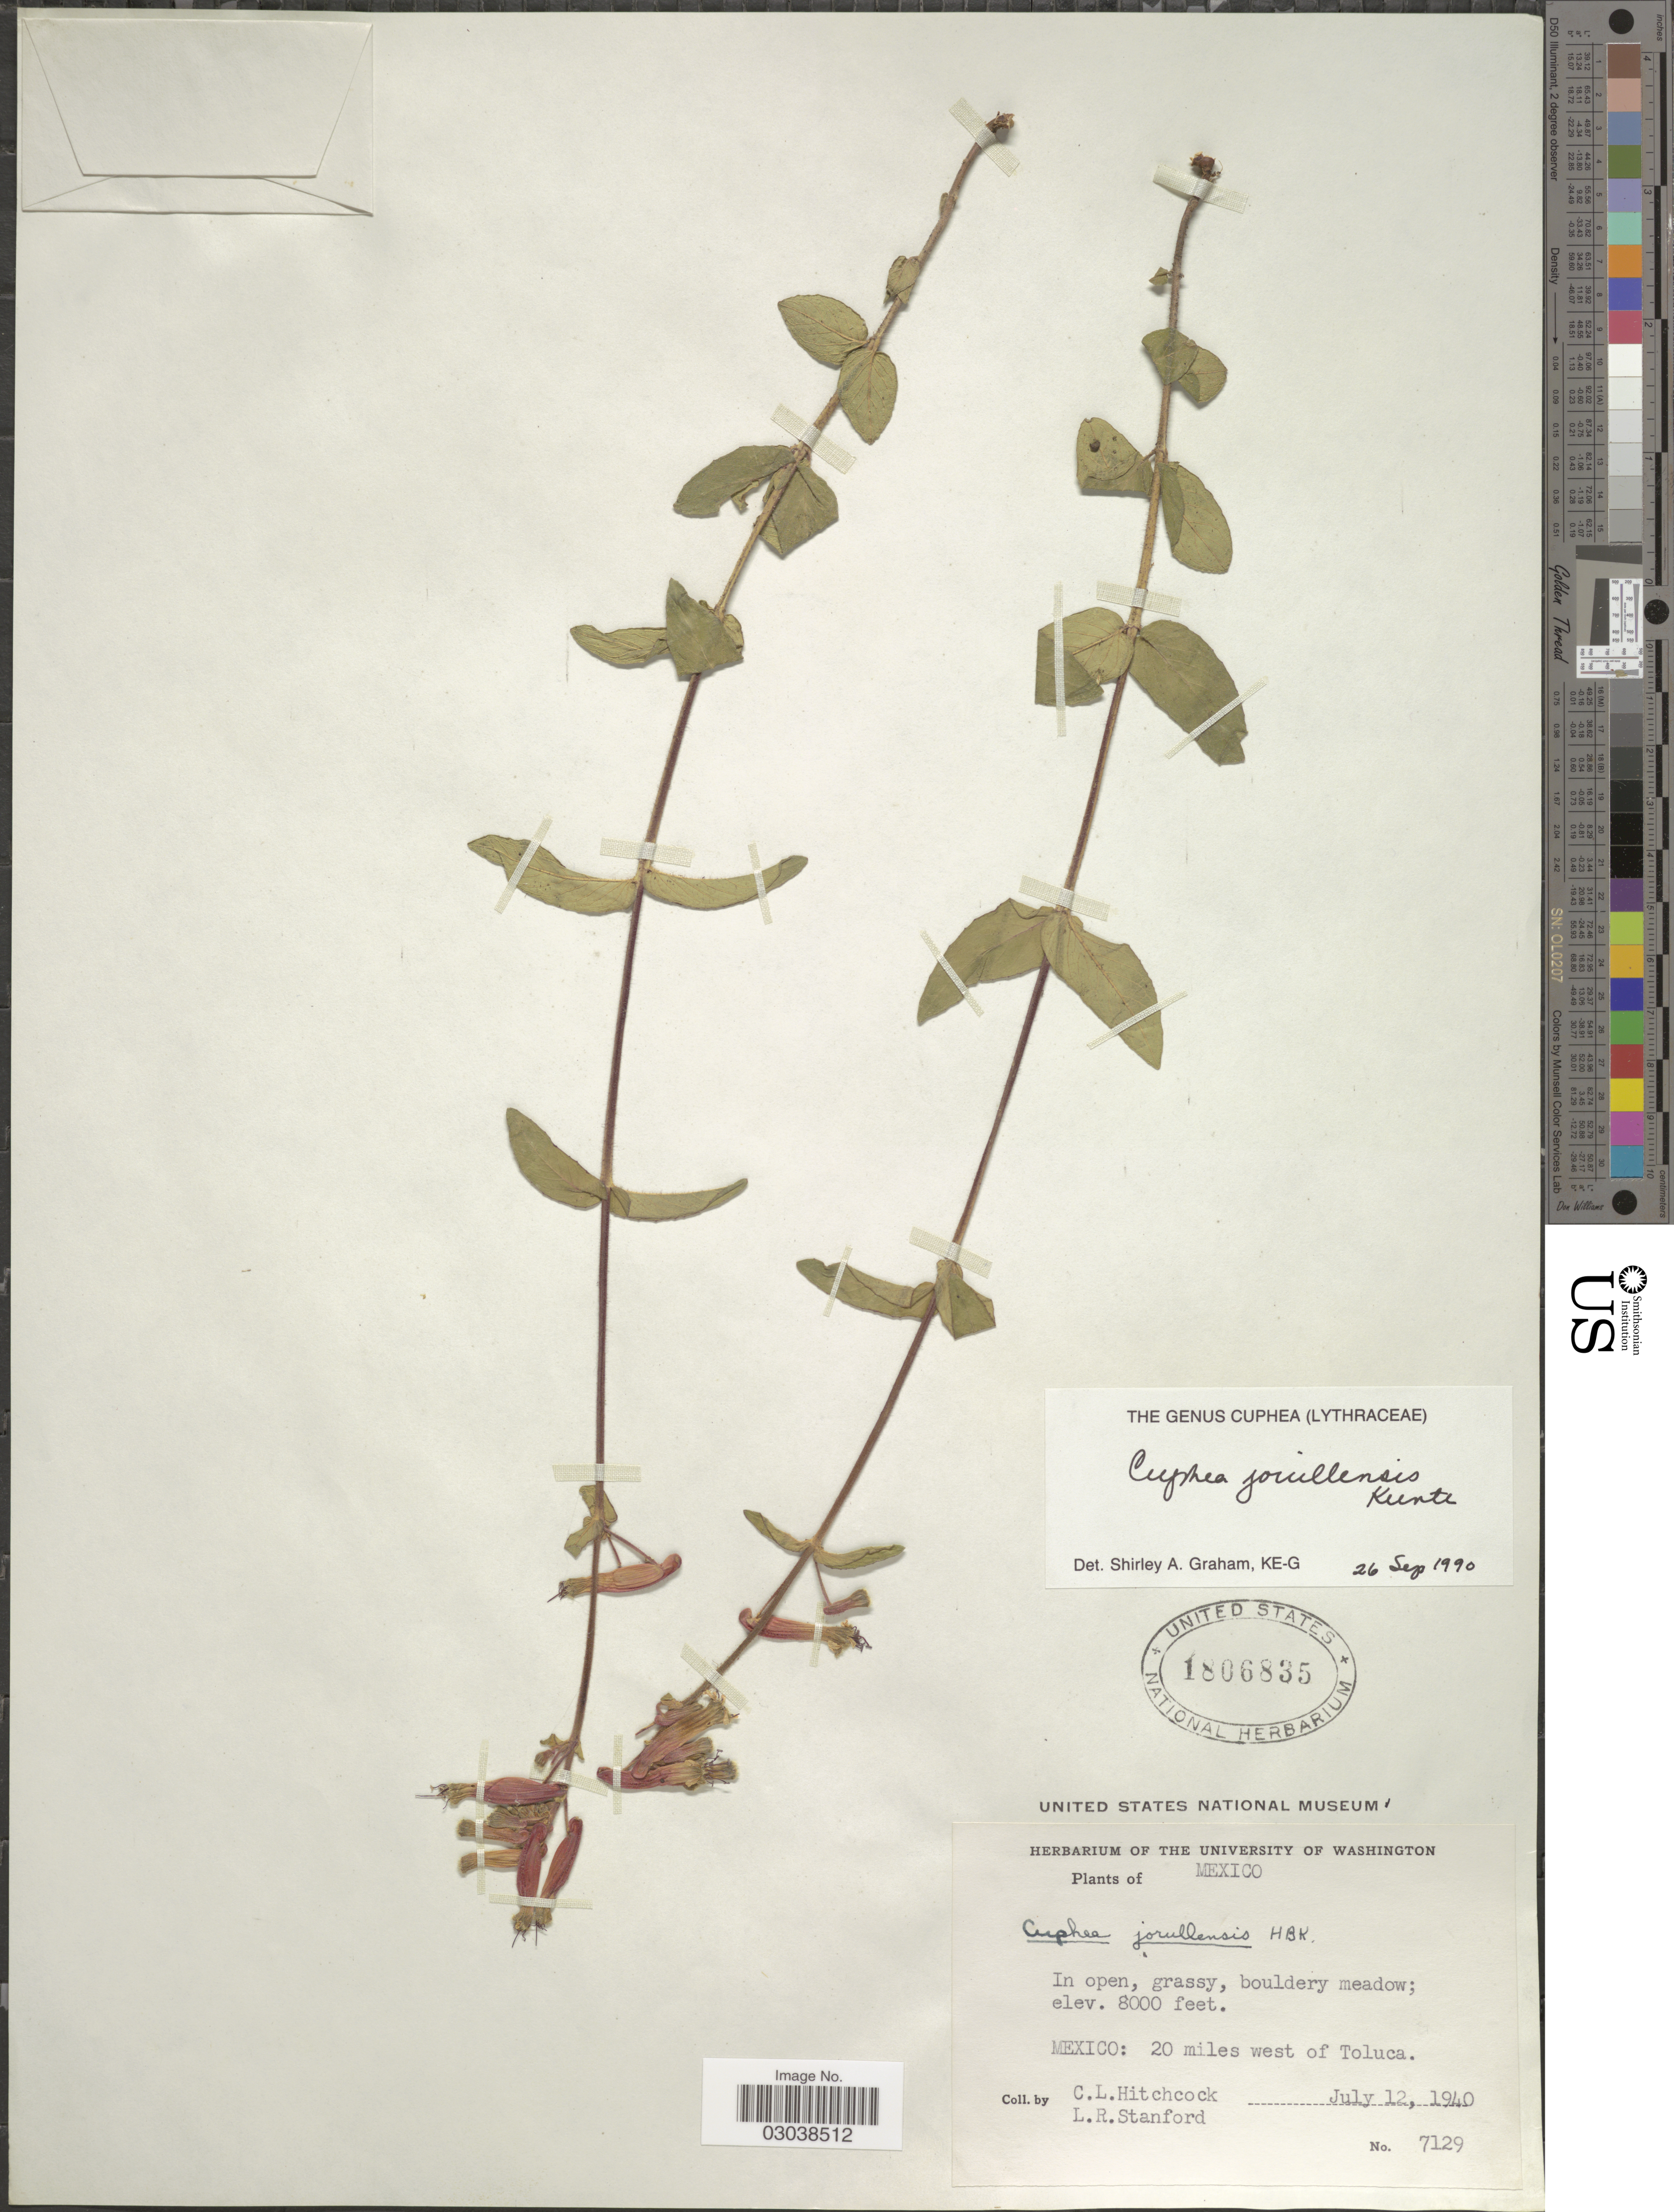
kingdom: Plantae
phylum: Tracheophyta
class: Magnoliopsida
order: Myrtales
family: Lythraceae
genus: Cuphea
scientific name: Cuphea jorullensis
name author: Kunth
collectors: C. L. Hitchcock & L. Standford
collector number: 7129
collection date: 1940-07-12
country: Mexico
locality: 20 miles west of Toluca.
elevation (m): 2438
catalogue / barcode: US 1806835